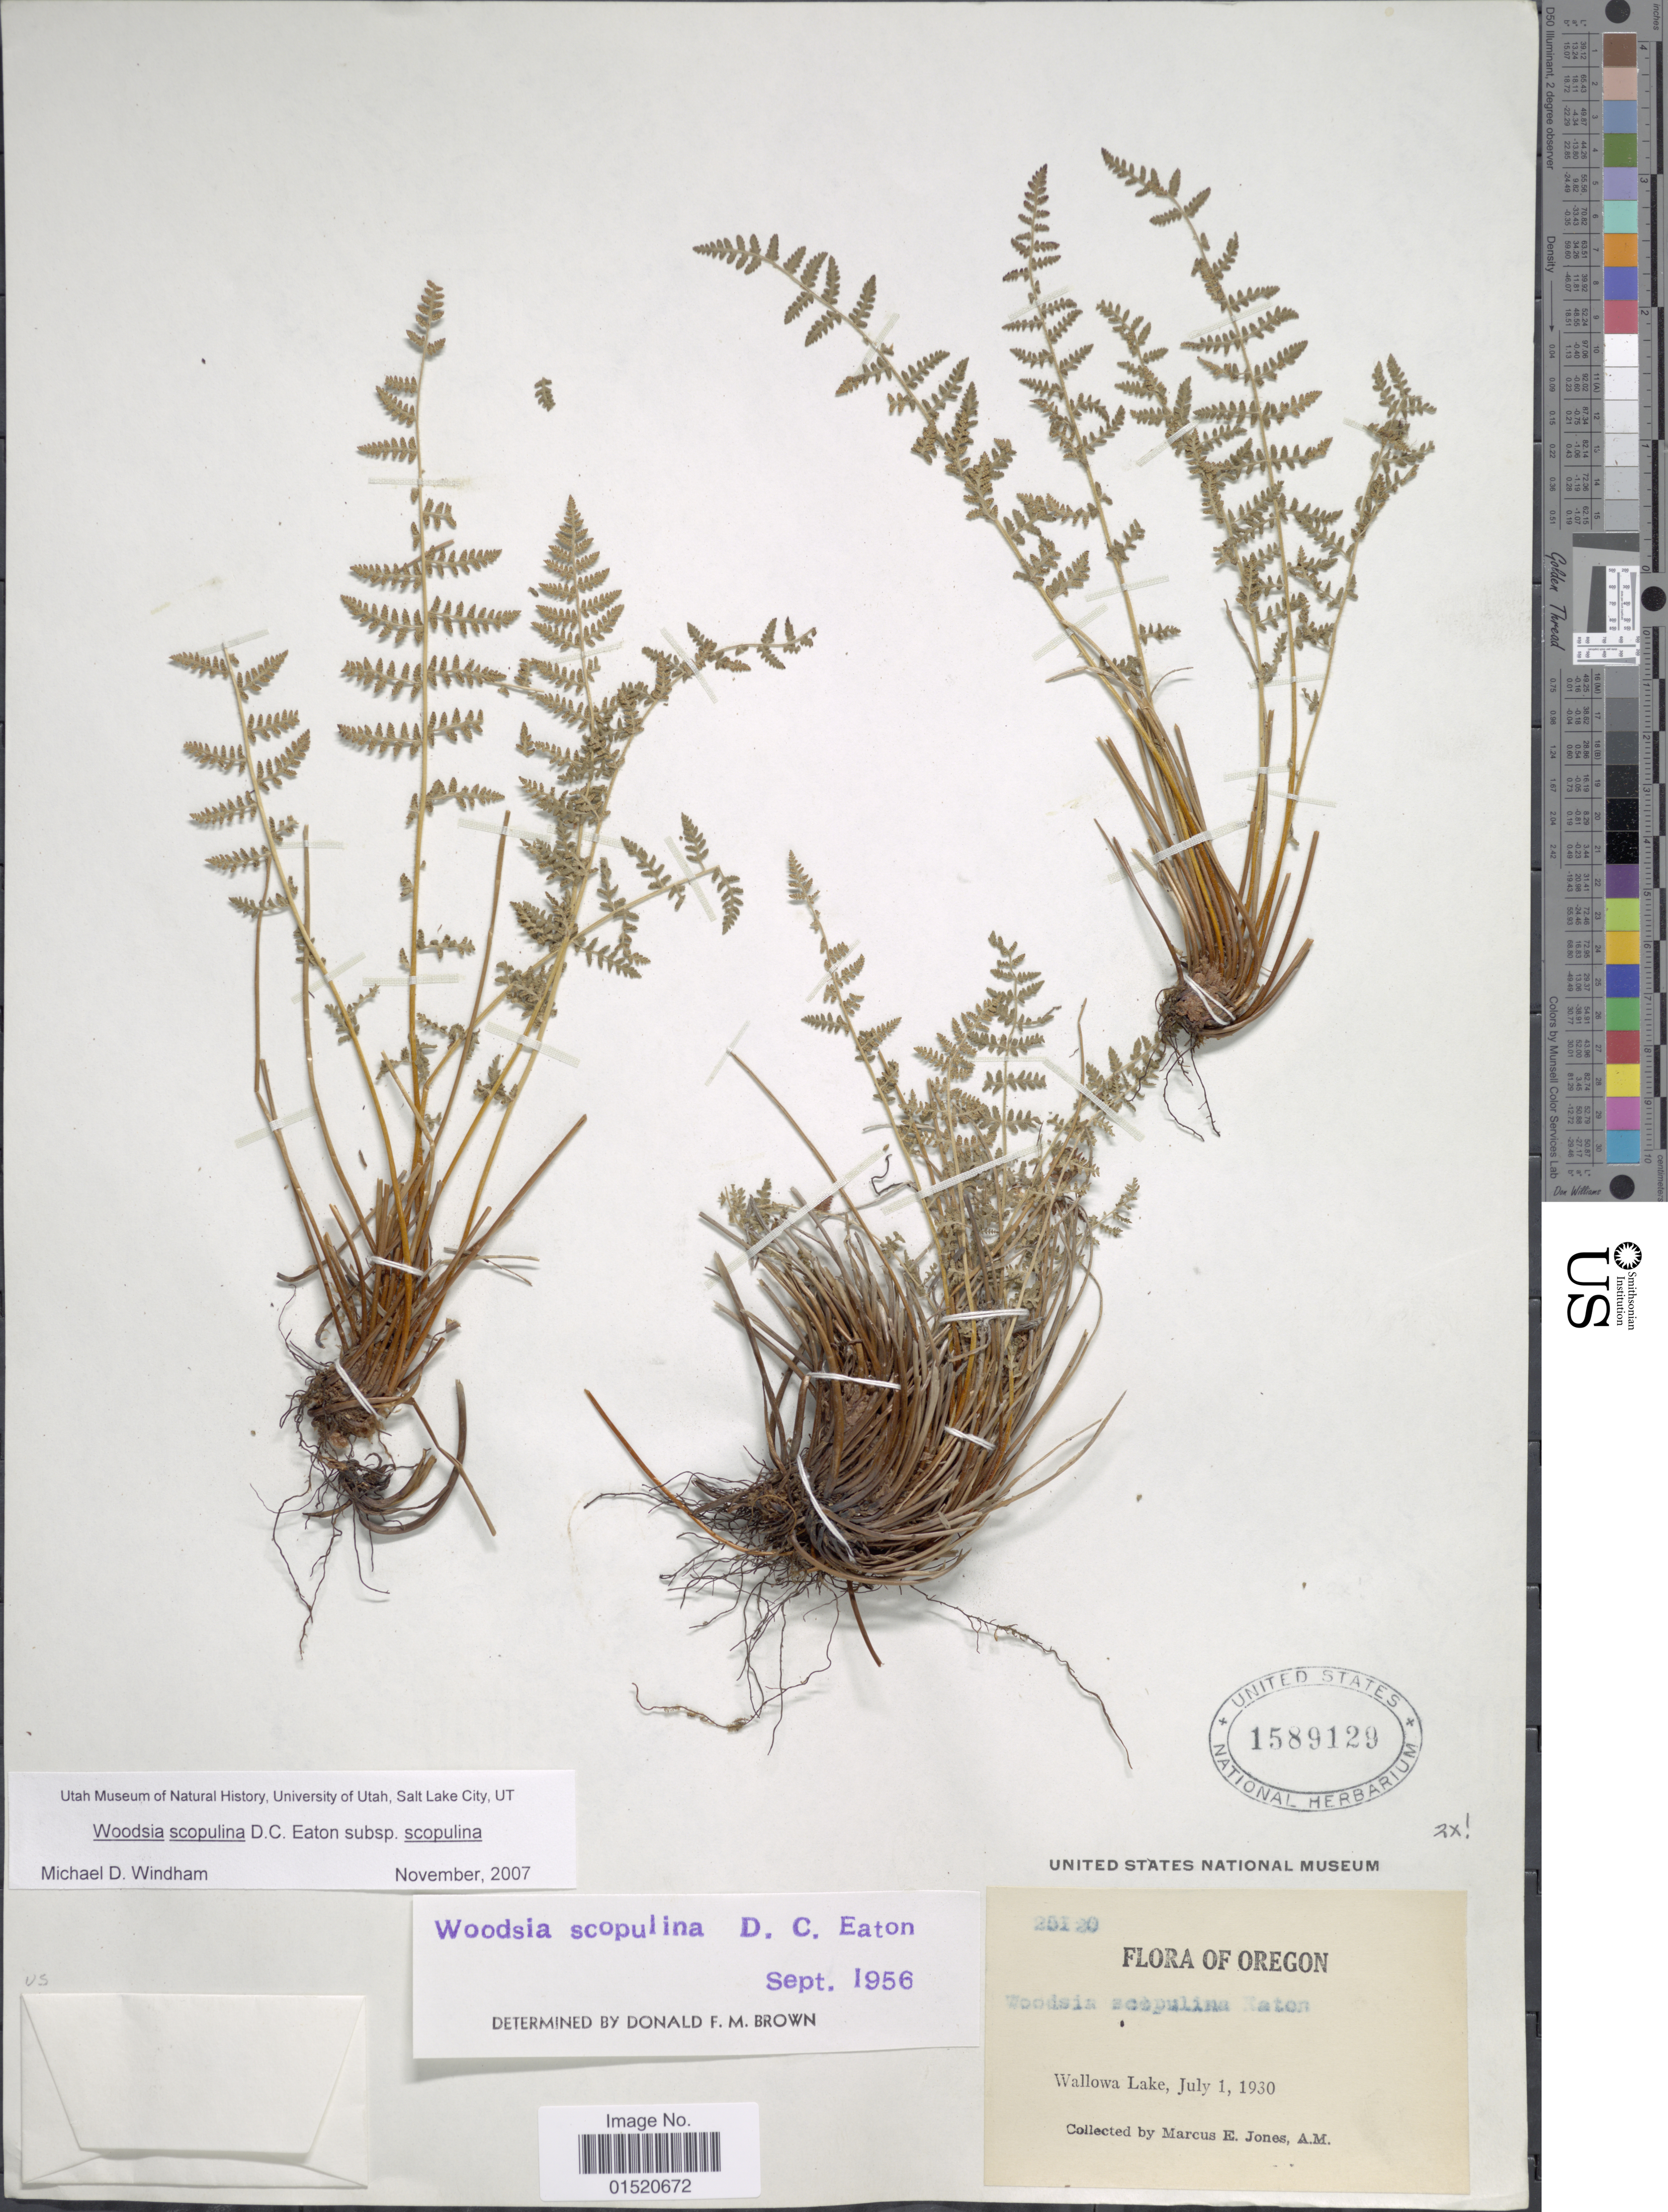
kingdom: Plantae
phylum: Tracheophyta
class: Polypodiopsida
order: Polypodiales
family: Woodsiaceae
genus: Woodsia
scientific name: Woodsia scopulina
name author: D.C. Eaton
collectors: M. E. Jones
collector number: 25120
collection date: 1930-07-01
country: United States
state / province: Oregon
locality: Walowa Lake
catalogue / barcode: US 1589129